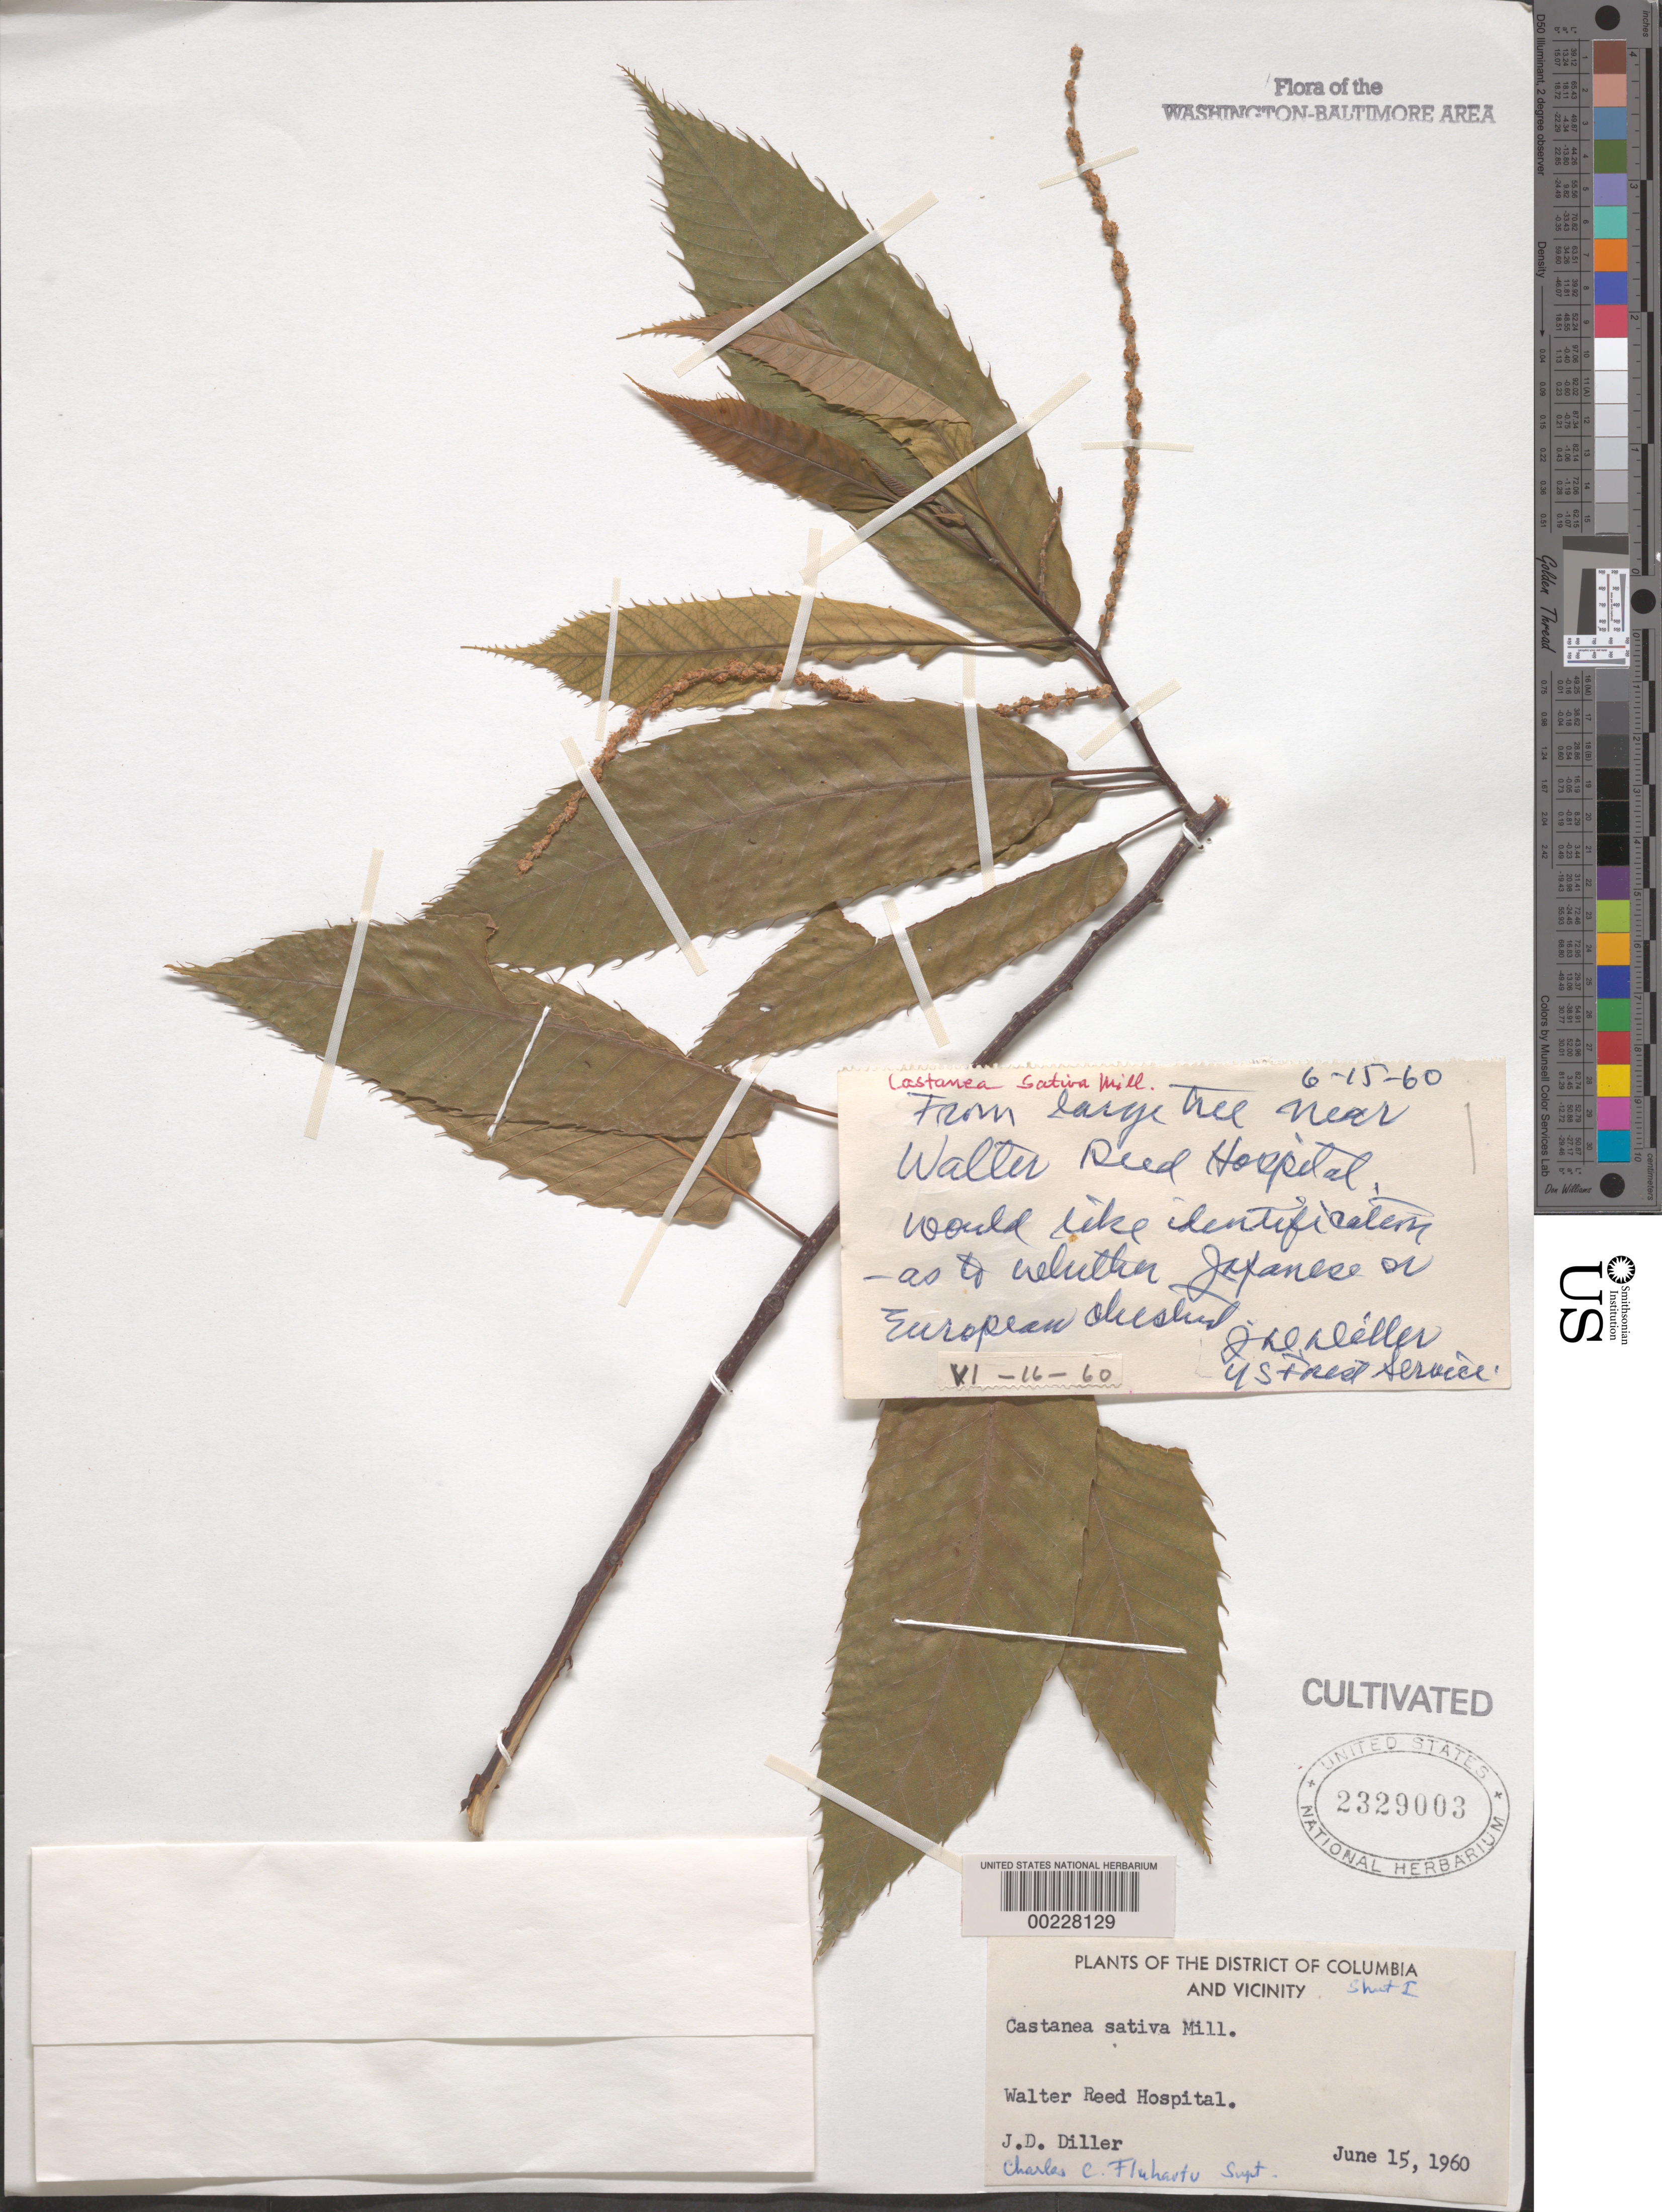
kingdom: Plantae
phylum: Tracheophyta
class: Magnoliopsida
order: Fagales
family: Fagaceae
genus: Castanea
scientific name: Castanea sativa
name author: Mill.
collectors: J. Diller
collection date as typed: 15 Jun 1960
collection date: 1960-06-15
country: United States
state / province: District of Columbia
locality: Walter Reed Hospital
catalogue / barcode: US 2329003